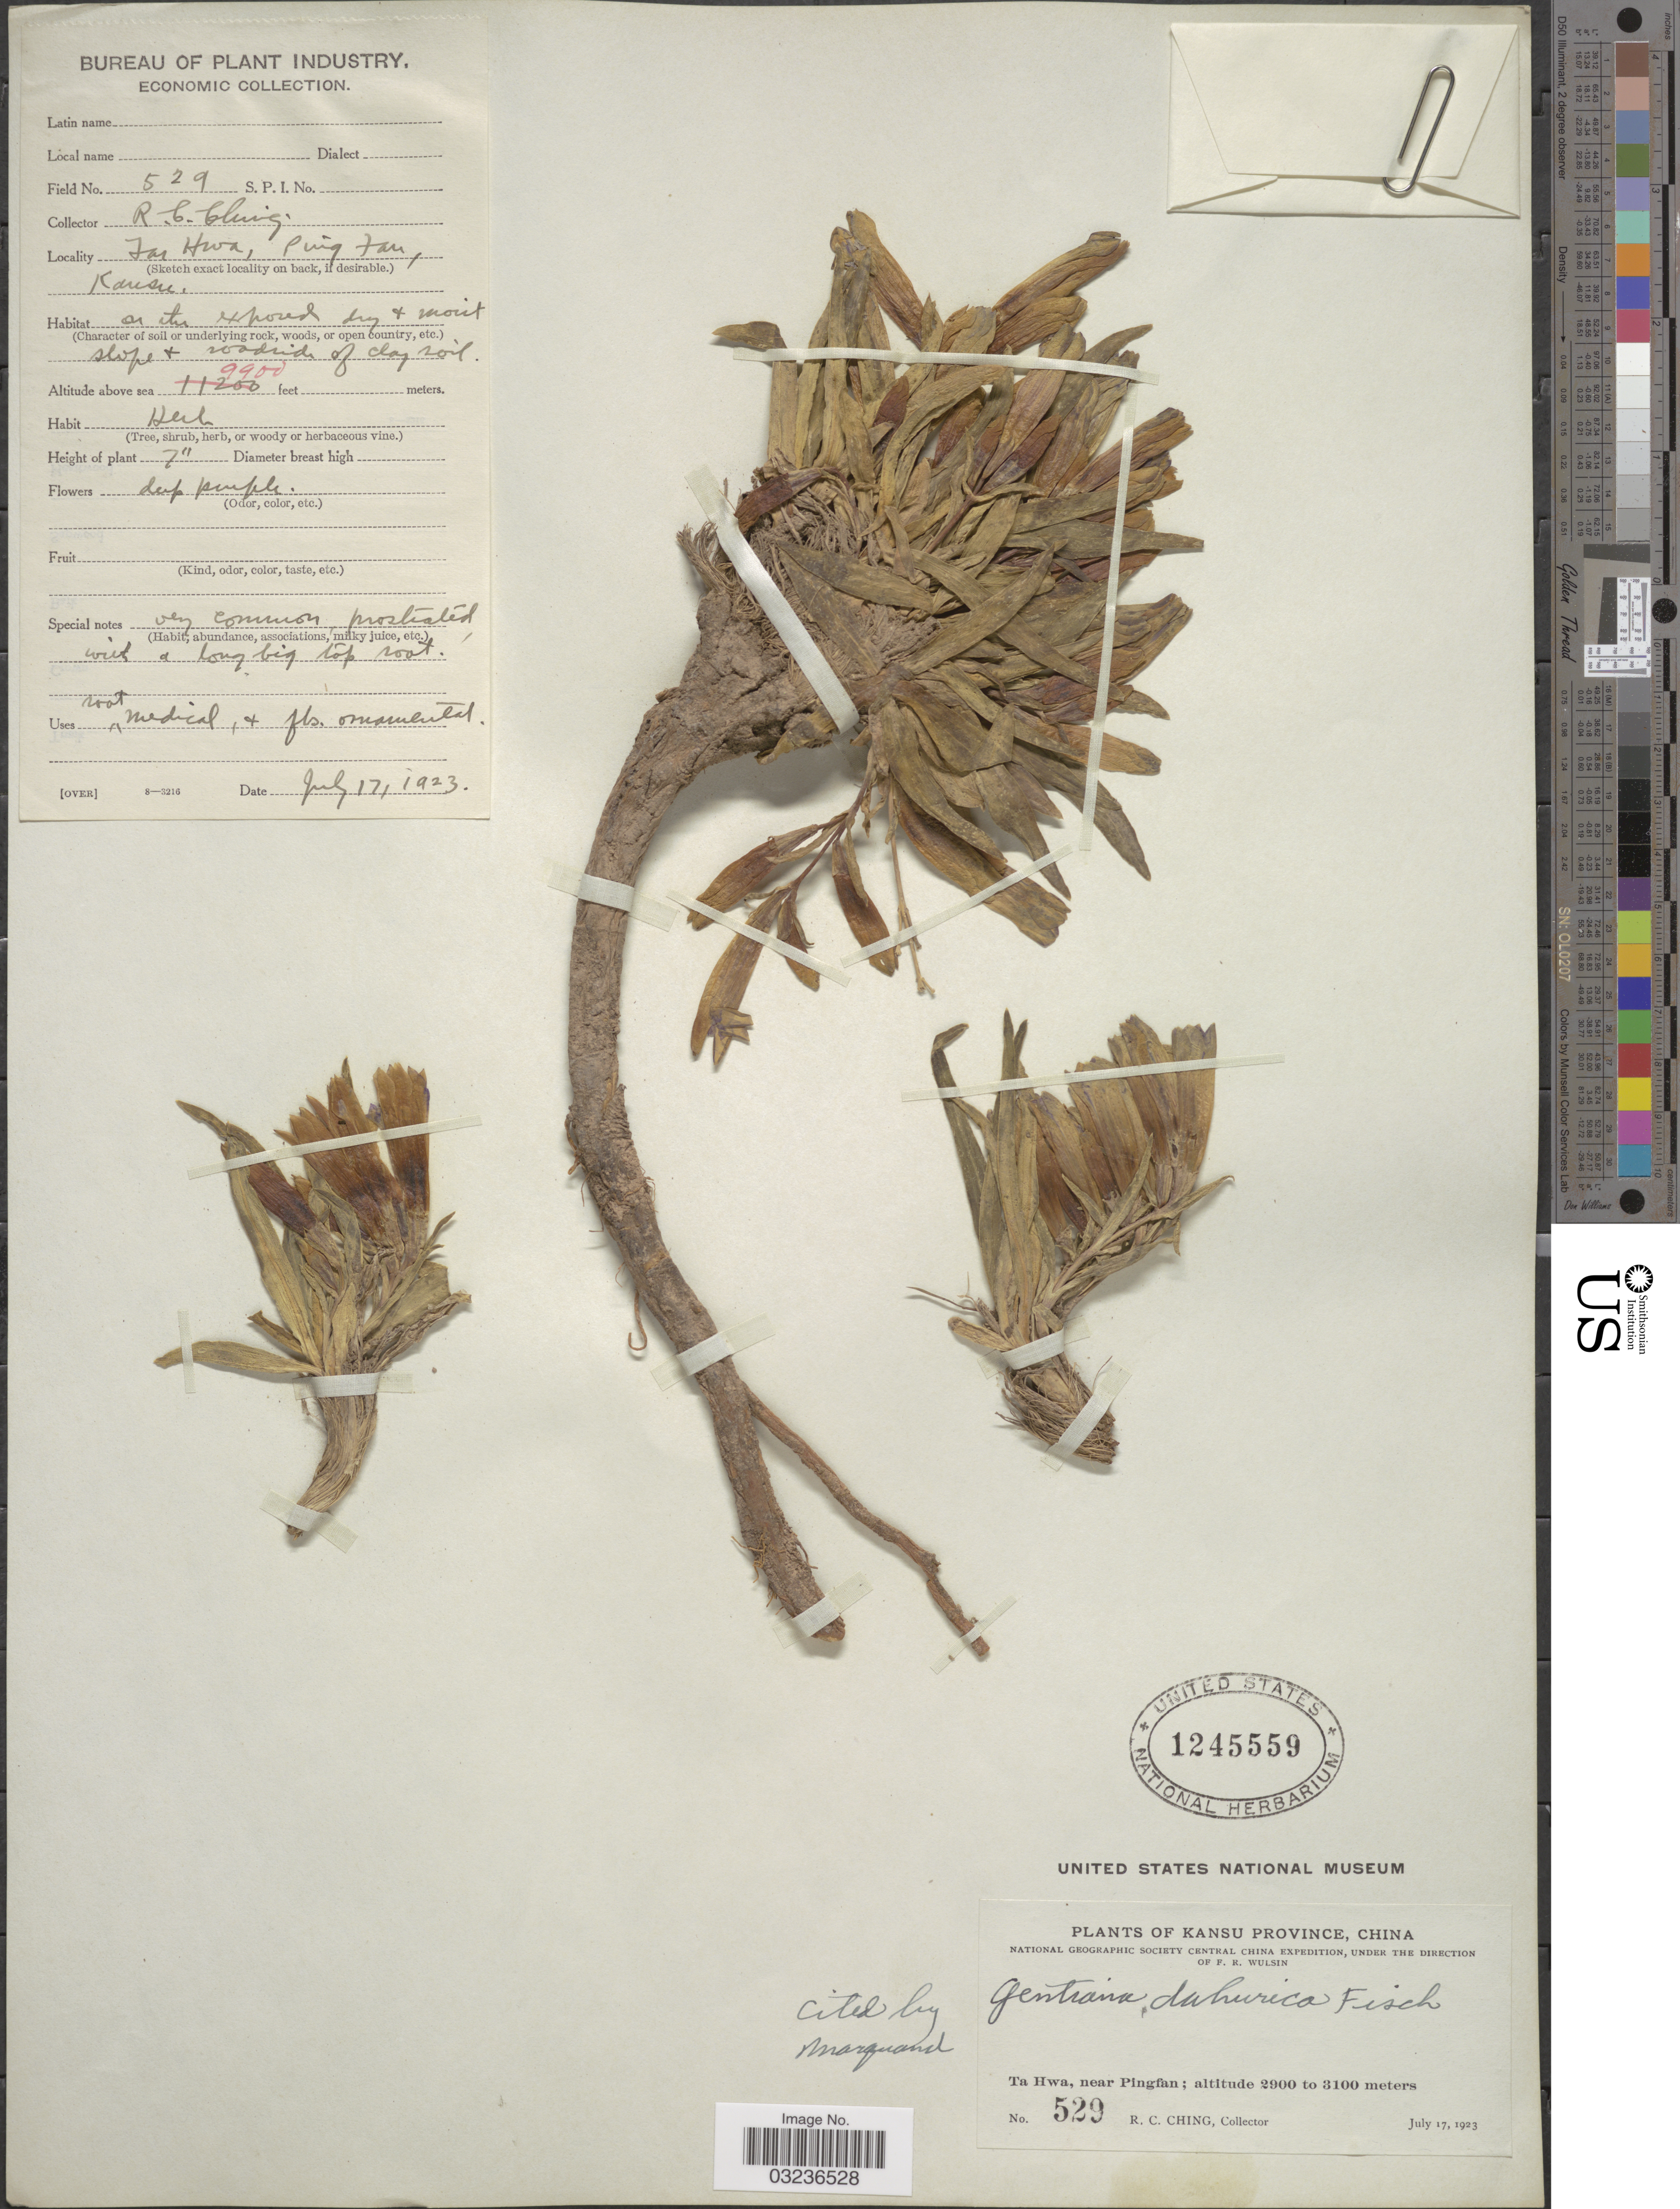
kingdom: Plantae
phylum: Tracheophyta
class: Magnoliopsida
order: Gentianales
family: Gentianaceae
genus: Gentiana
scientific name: Gentiana dahurica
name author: Fisch.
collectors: R. C. Ching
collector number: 529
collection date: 1923-07-17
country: China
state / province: Gansu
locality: Kansu Province. Ta Hwa, near Pingfan.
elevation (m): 3018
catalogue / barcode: US 1245559